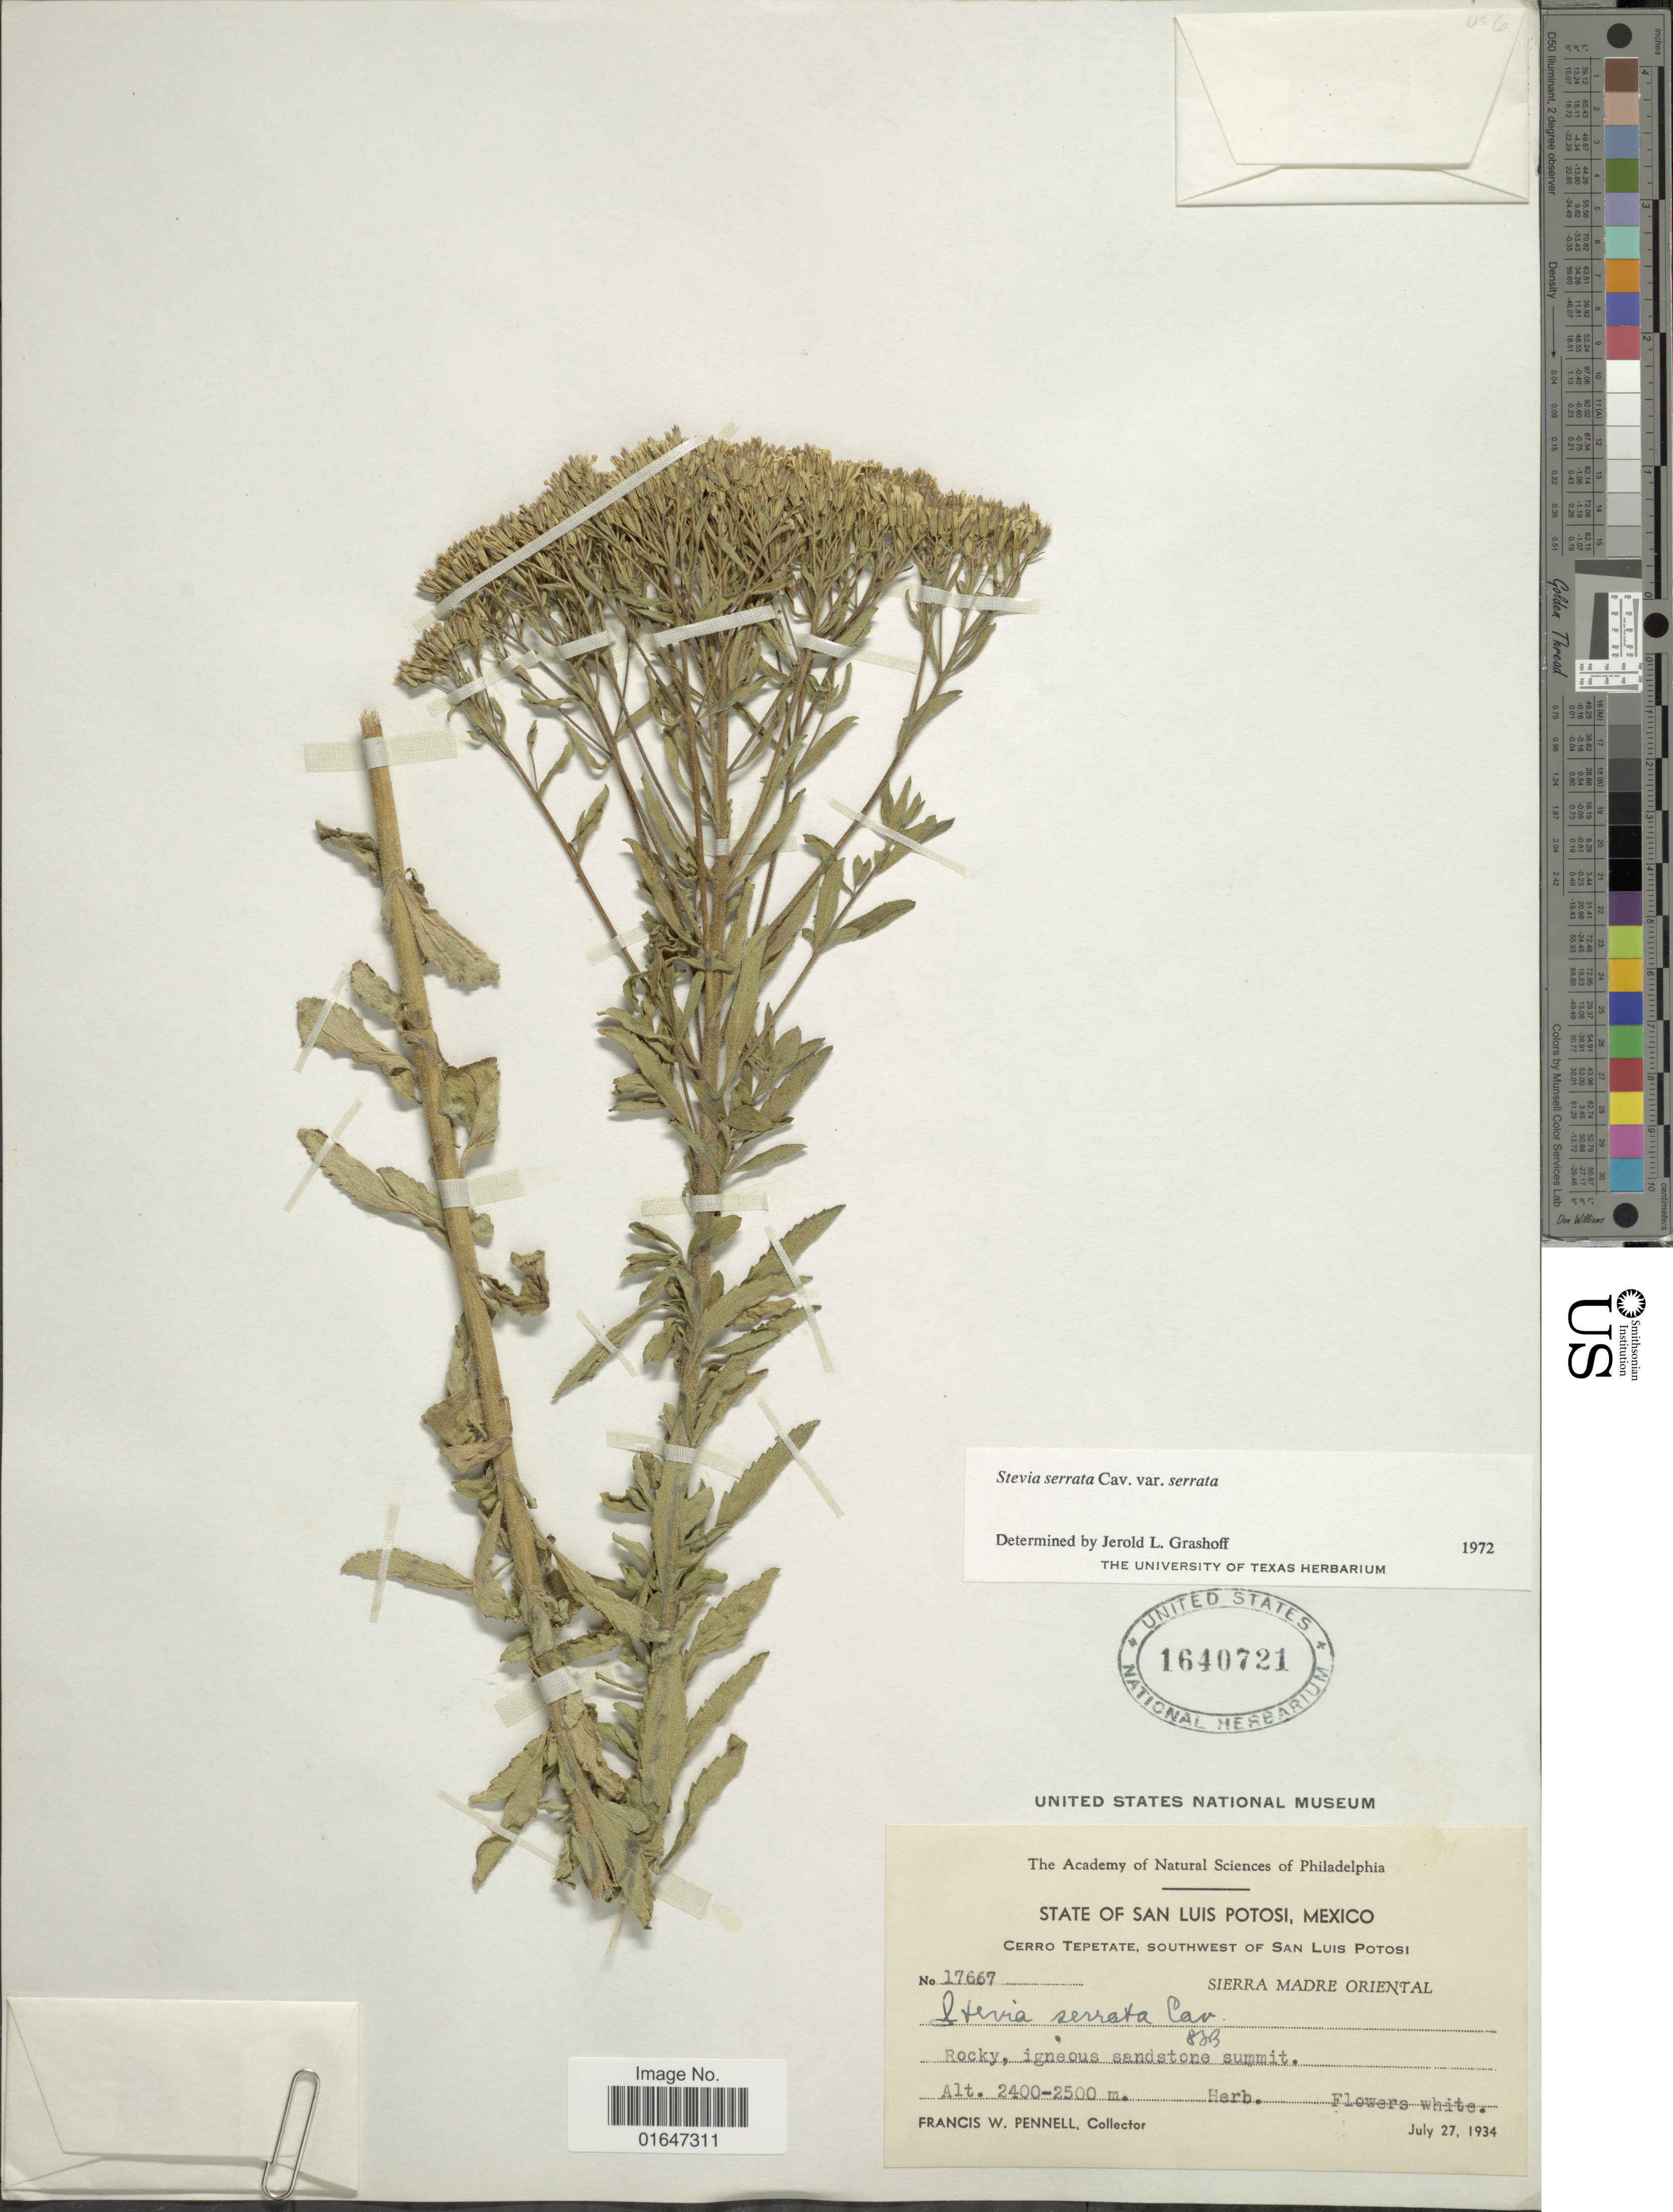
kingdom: Plantae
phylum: Tracheophyta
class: Magnoliopsida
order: Asterales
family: Asteraceae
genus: Stevia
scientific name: Stevia serrata var. serrata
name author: Cav.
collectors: F. W. Pennell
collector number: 17667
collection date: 1934-07-27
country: Mexico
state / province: San Luis Potosí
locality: Cerro Tepetate, southwest of San Luis Potosi, Sierra Madre Oriental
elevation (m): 2400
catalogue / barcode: US 1640721